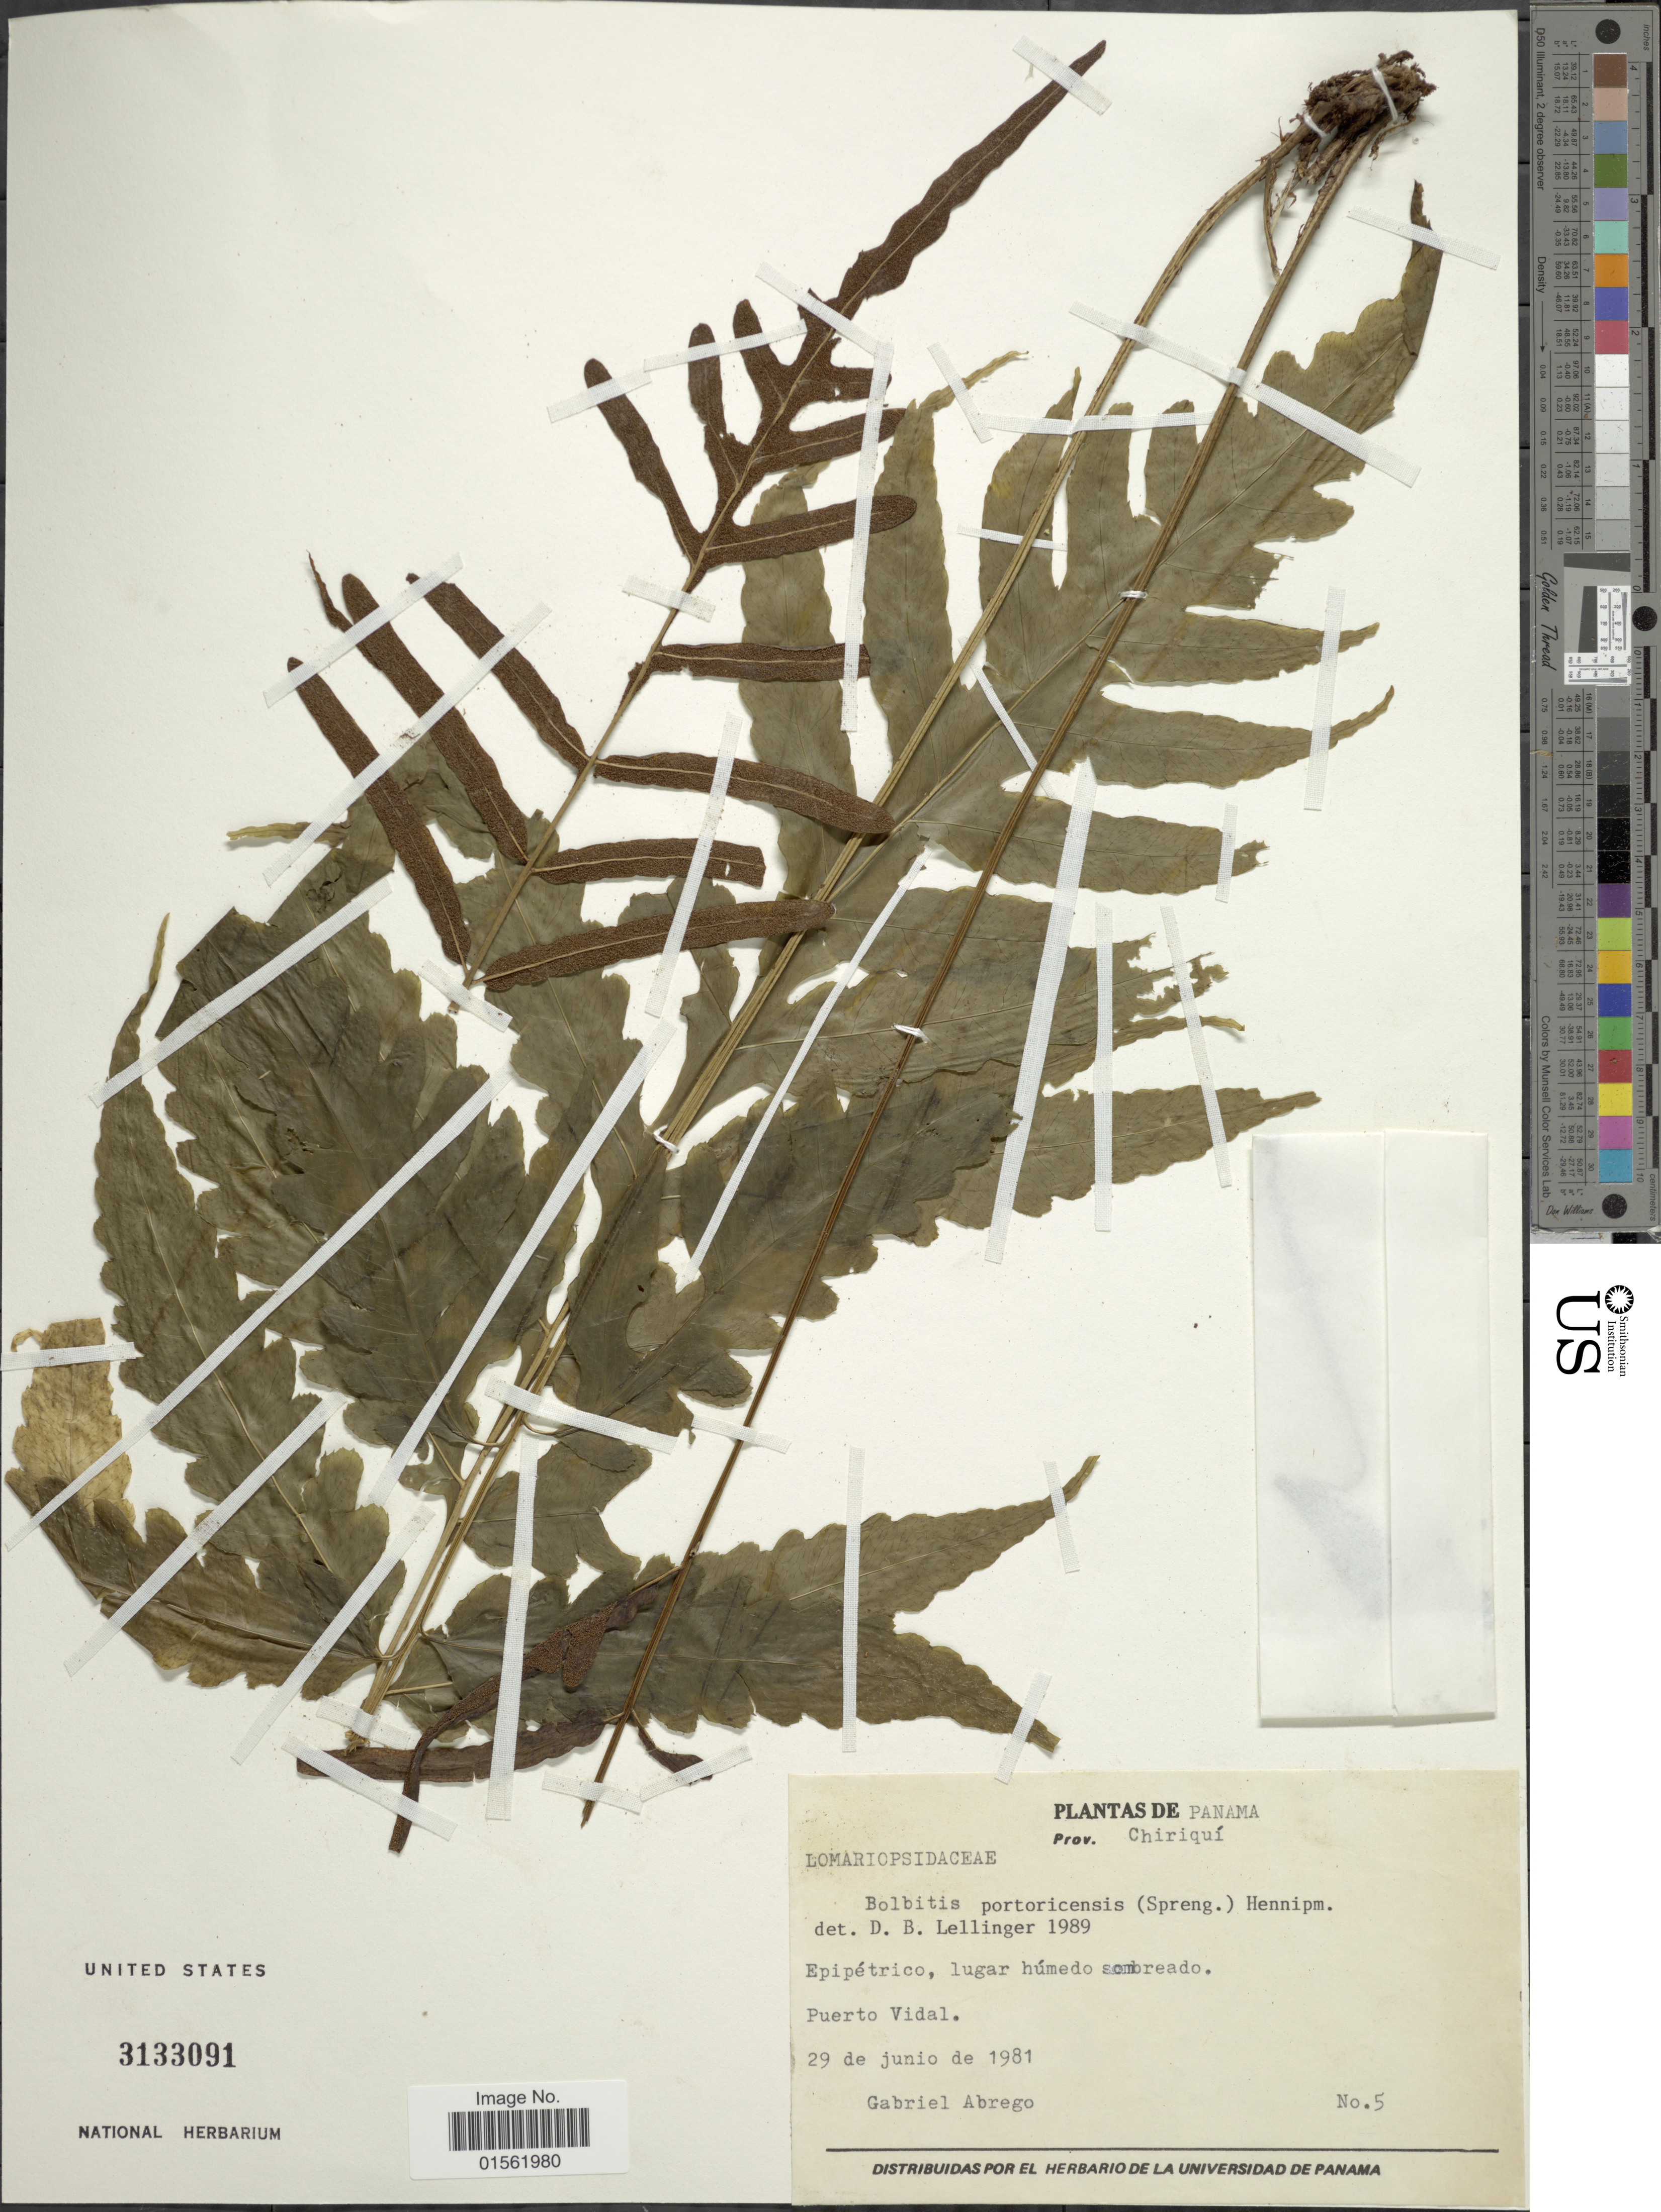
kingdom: Plantae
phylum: Tracheophyta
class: Polypodiopsida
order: Polypodiales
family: Dryopteridaceae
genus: Bolbitis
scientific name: Bolbitis portoricensis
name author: (Spreng.) Hennipman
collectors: G. Abrego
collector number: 5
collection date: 1981-06-29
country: Panama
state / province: Chiriqui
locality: Puerto Vidal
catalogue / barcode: US 3133091